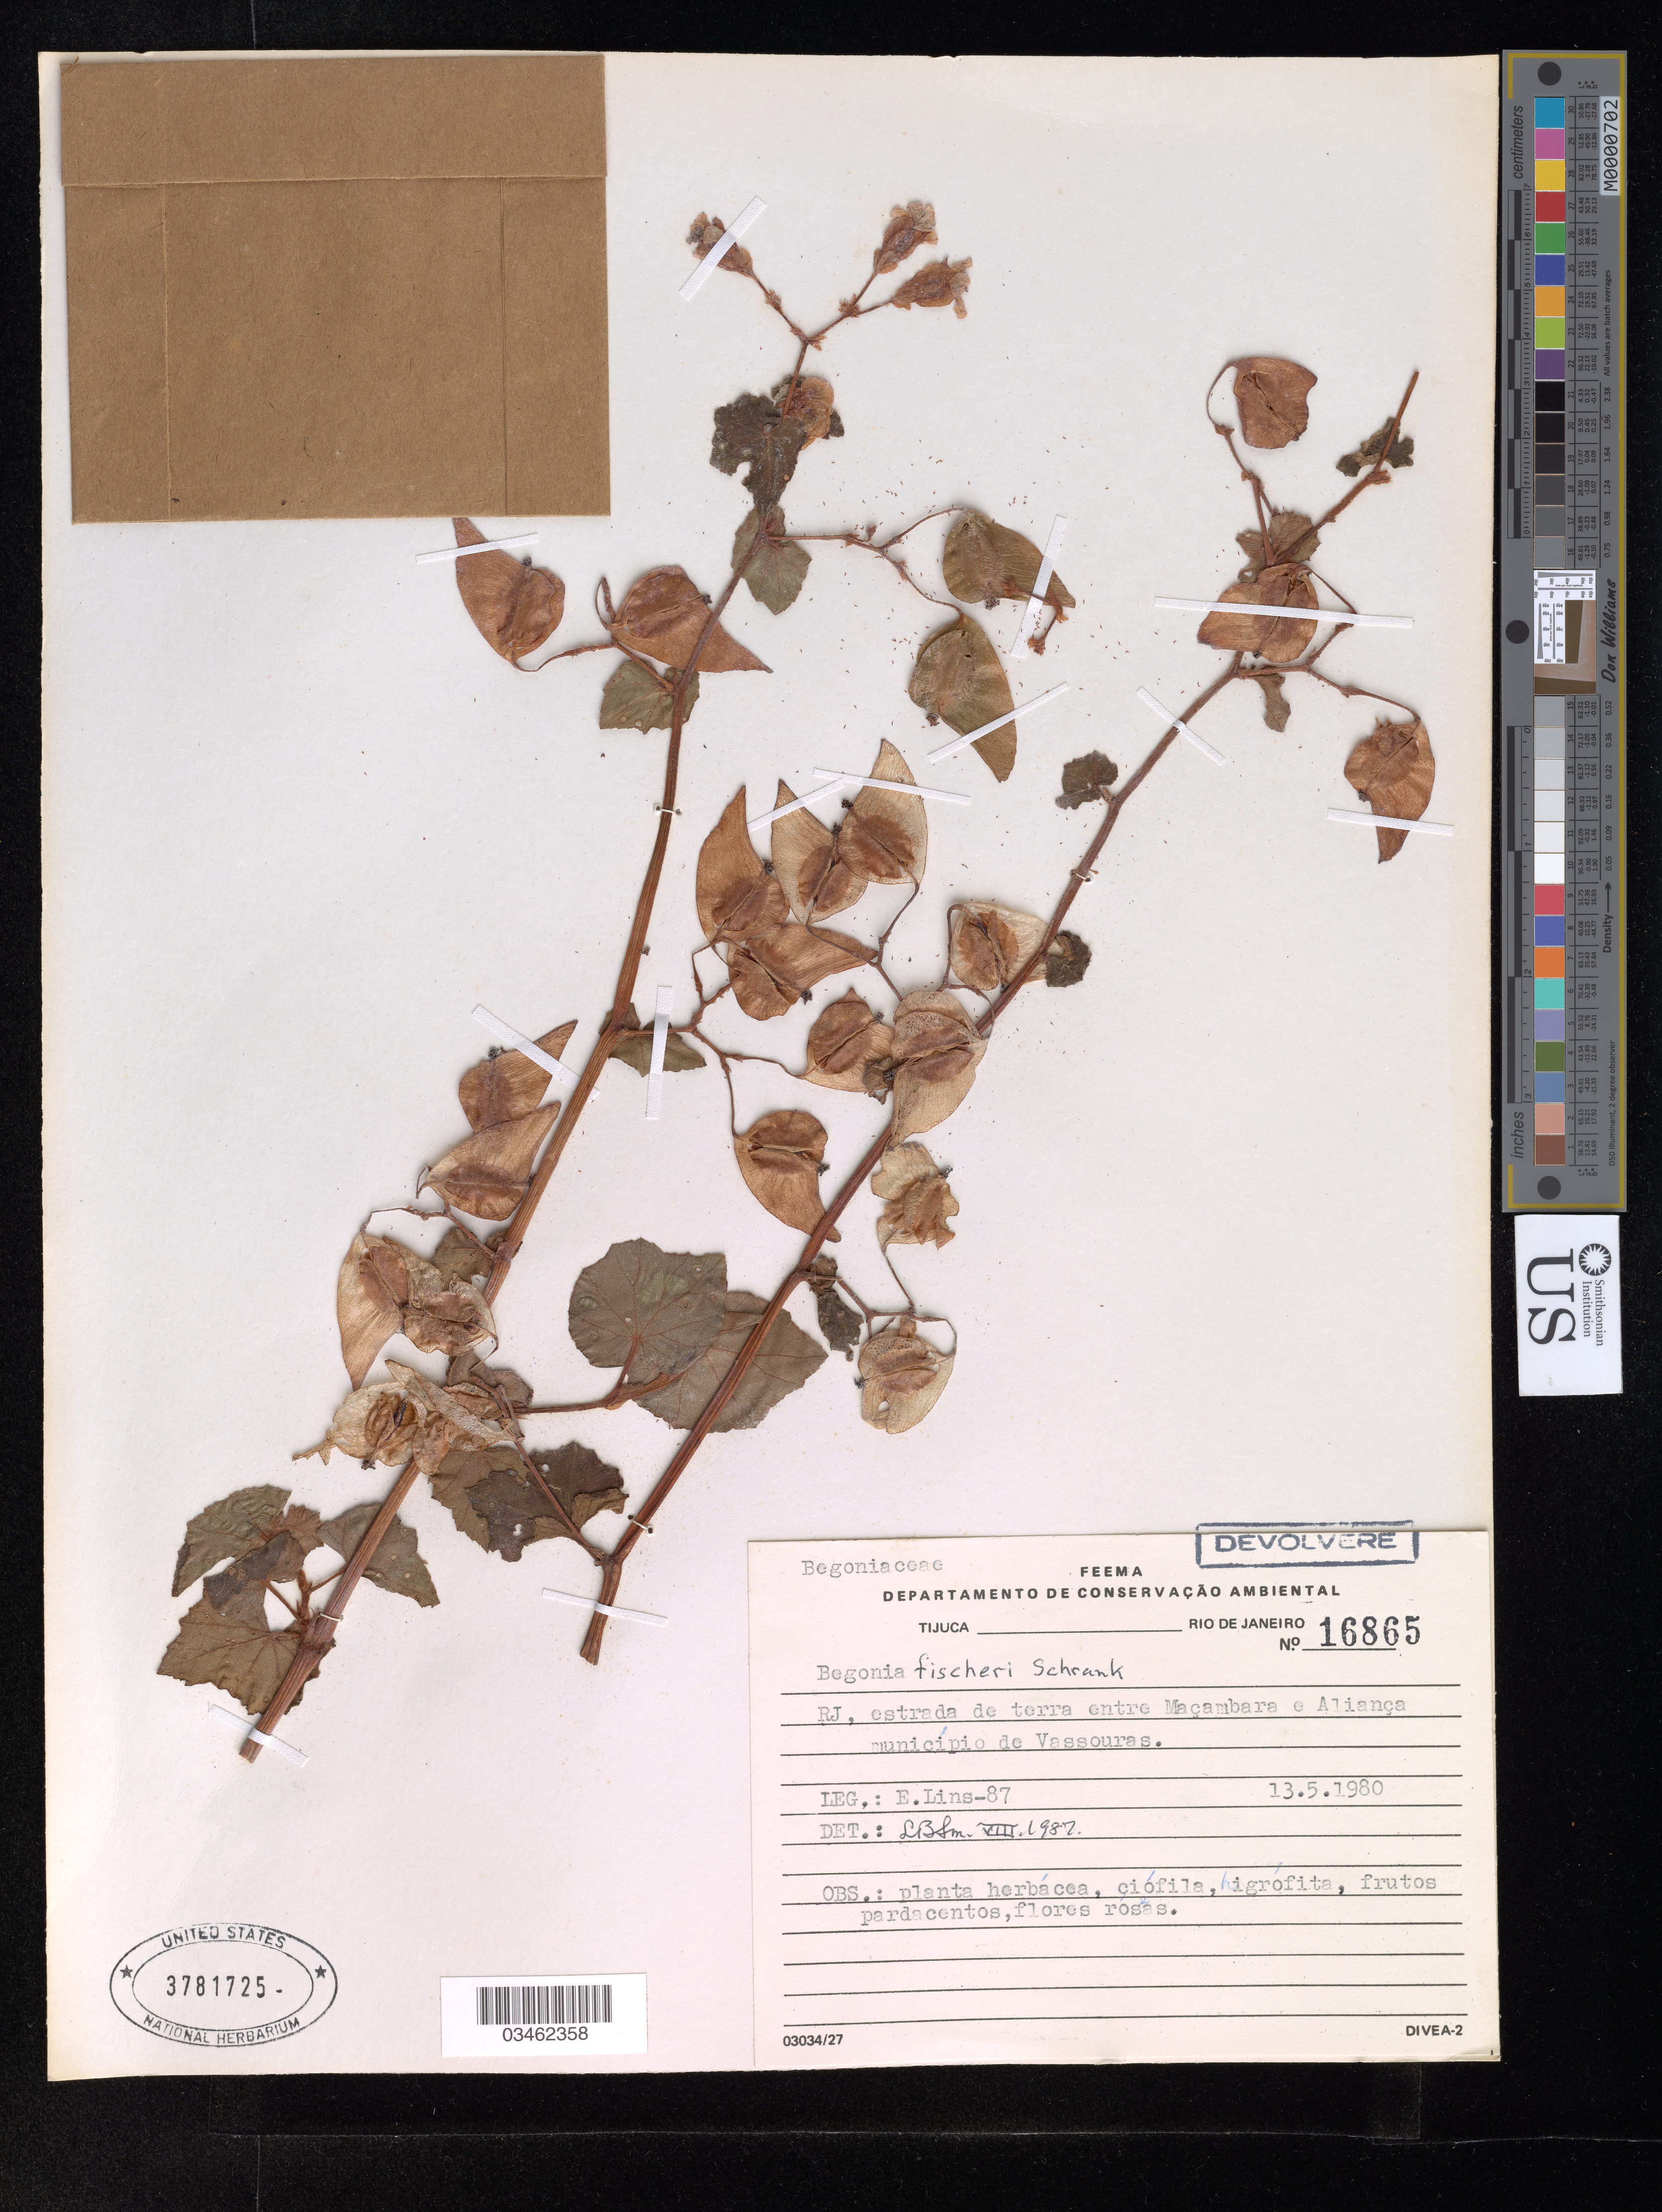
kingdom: Plantae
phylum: Tracheophyta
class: Magnoliopsida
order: Cucurbitales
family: Begoniaceae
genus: Begonia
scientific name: Begonia fischeri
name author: Schrank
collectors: E. Lins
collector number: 87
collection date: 1980-05-13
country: Brazil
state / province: Rio de Janeiro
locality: RJ, estrada de terra entre Maçambara e Aliança município de Vassouras.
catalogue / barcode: US 3781725